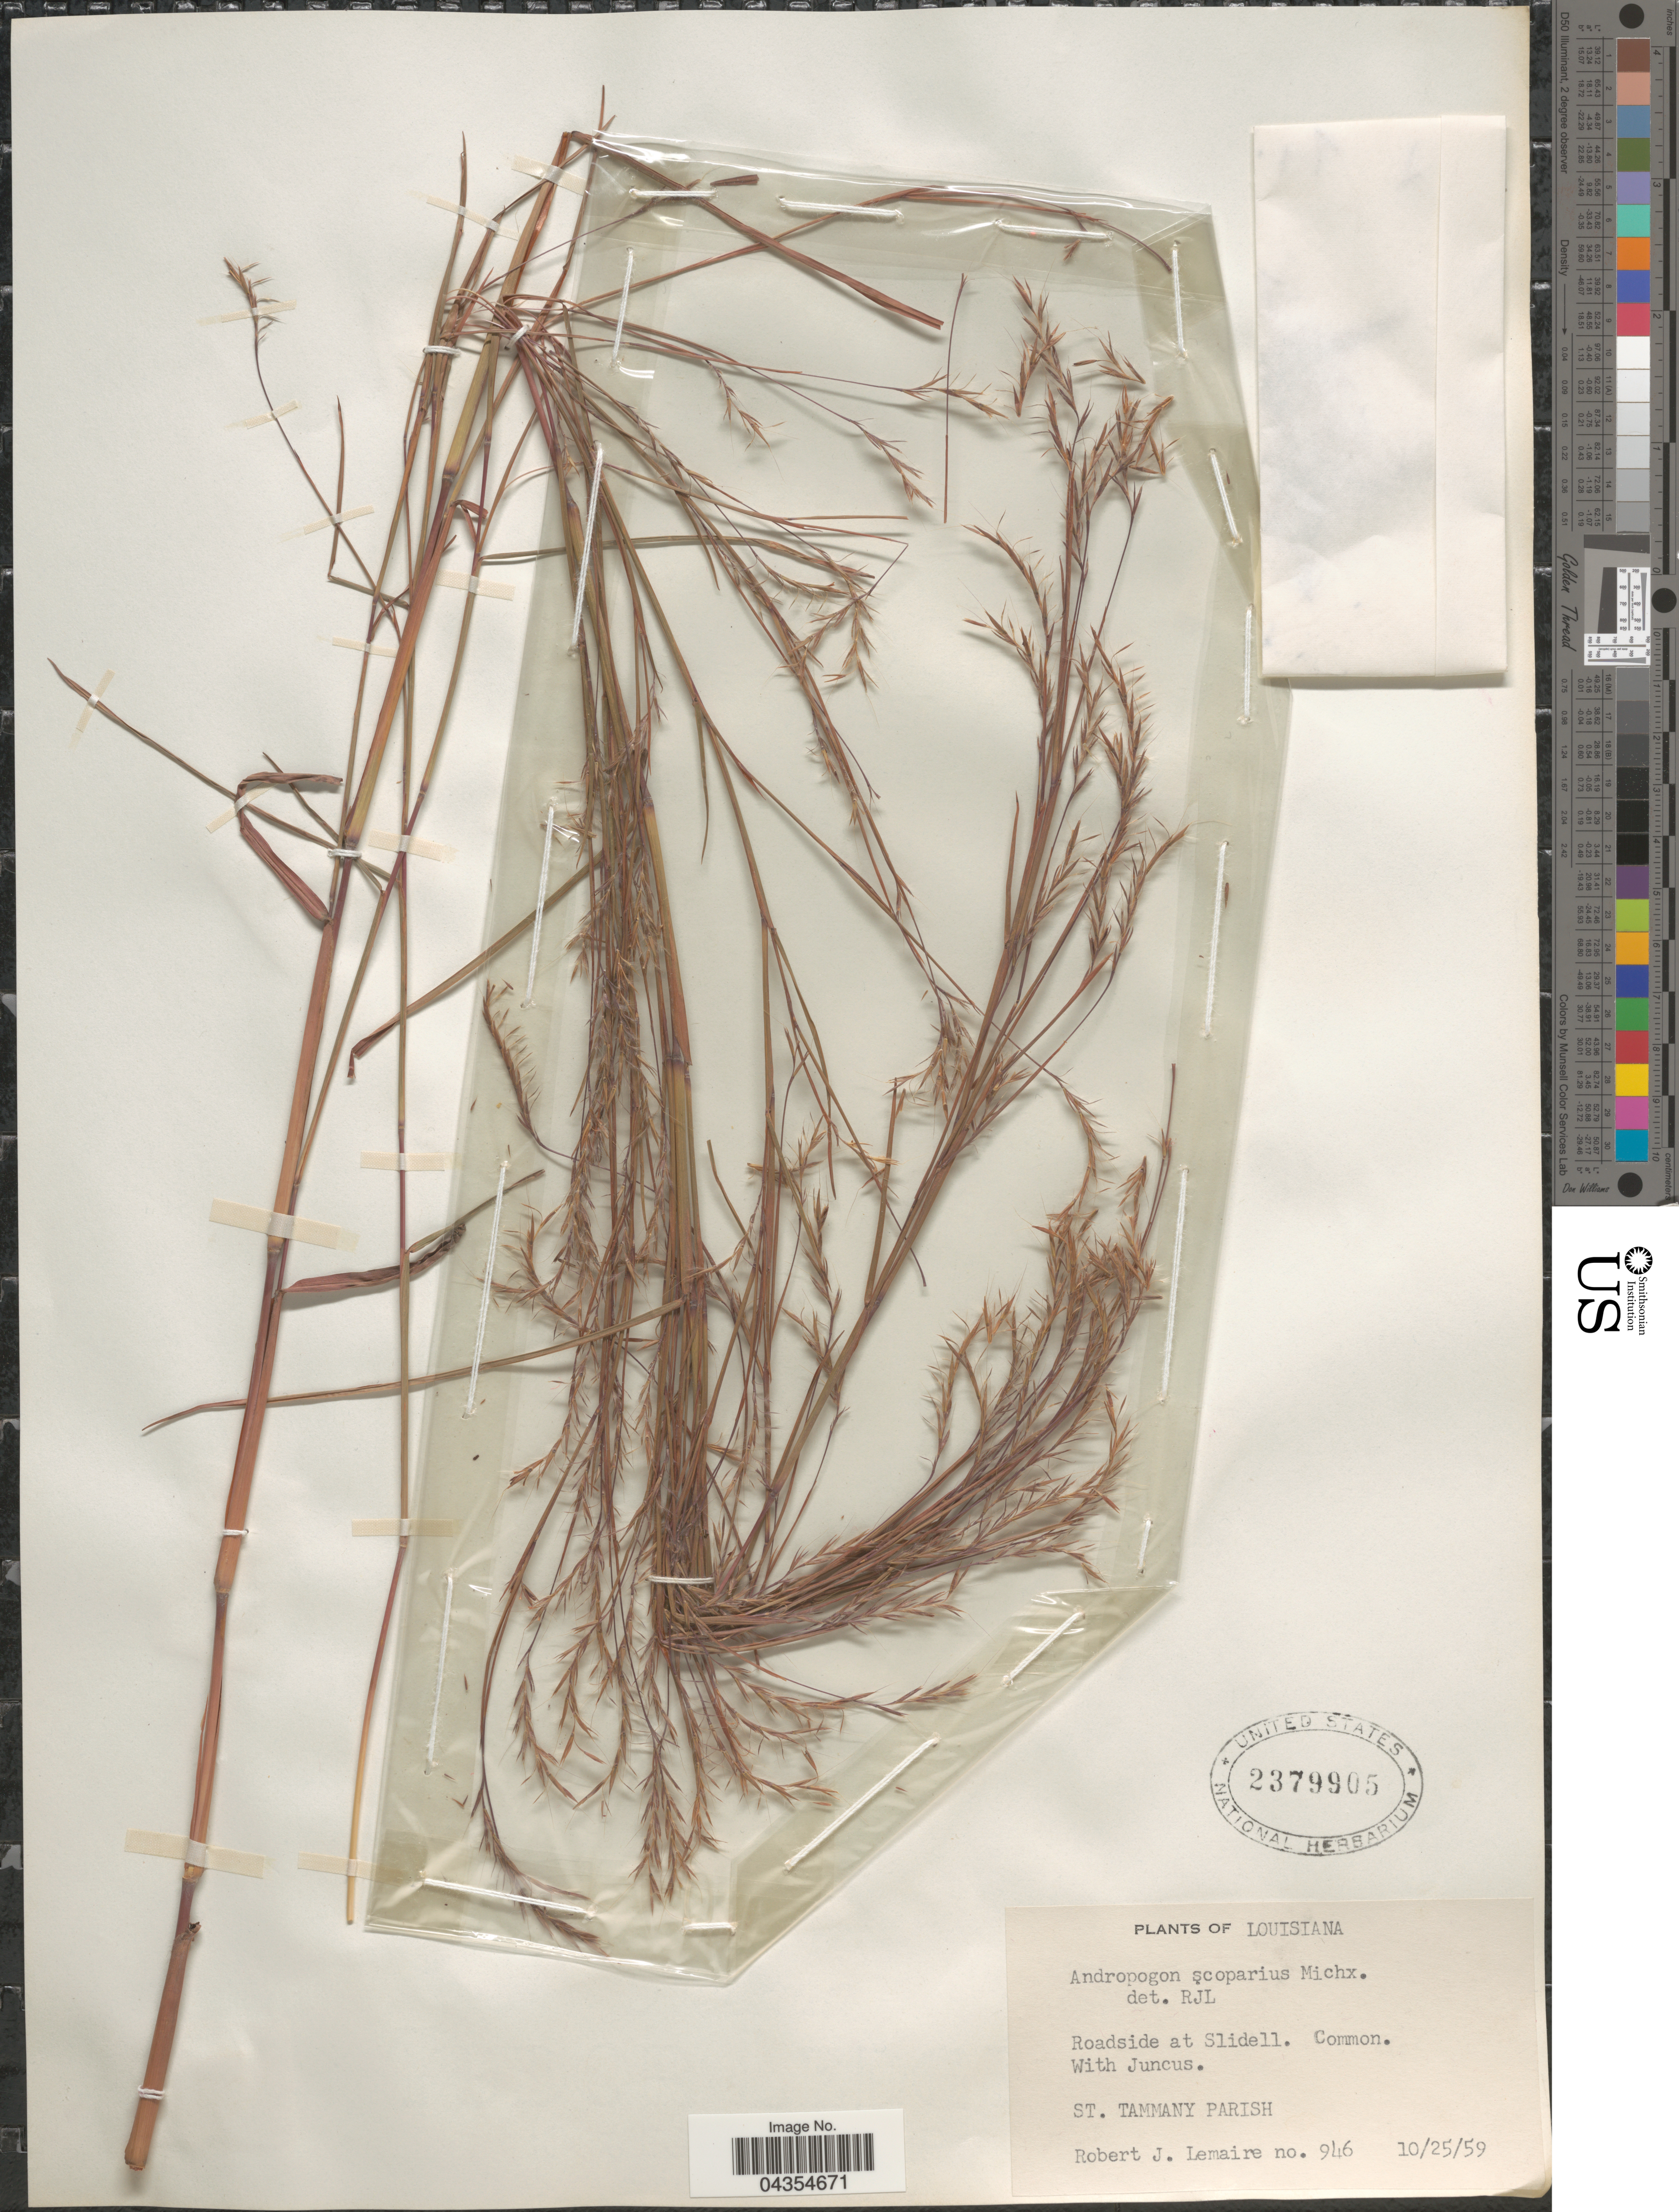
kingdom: Plantae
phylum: Tracheophyta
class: Liliopsida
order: Poales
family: Poaceae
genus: Schizachyrium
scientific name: Schizachyrium scoparium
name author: (Michx.) Nash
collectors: R. J. Lemaire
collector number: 946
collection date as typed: Transcribed d/m/y: 25/10/59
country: United States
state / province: Louisiana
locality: Roadside at Slidell. St. Tammany Parish.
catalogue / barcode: US 2379905